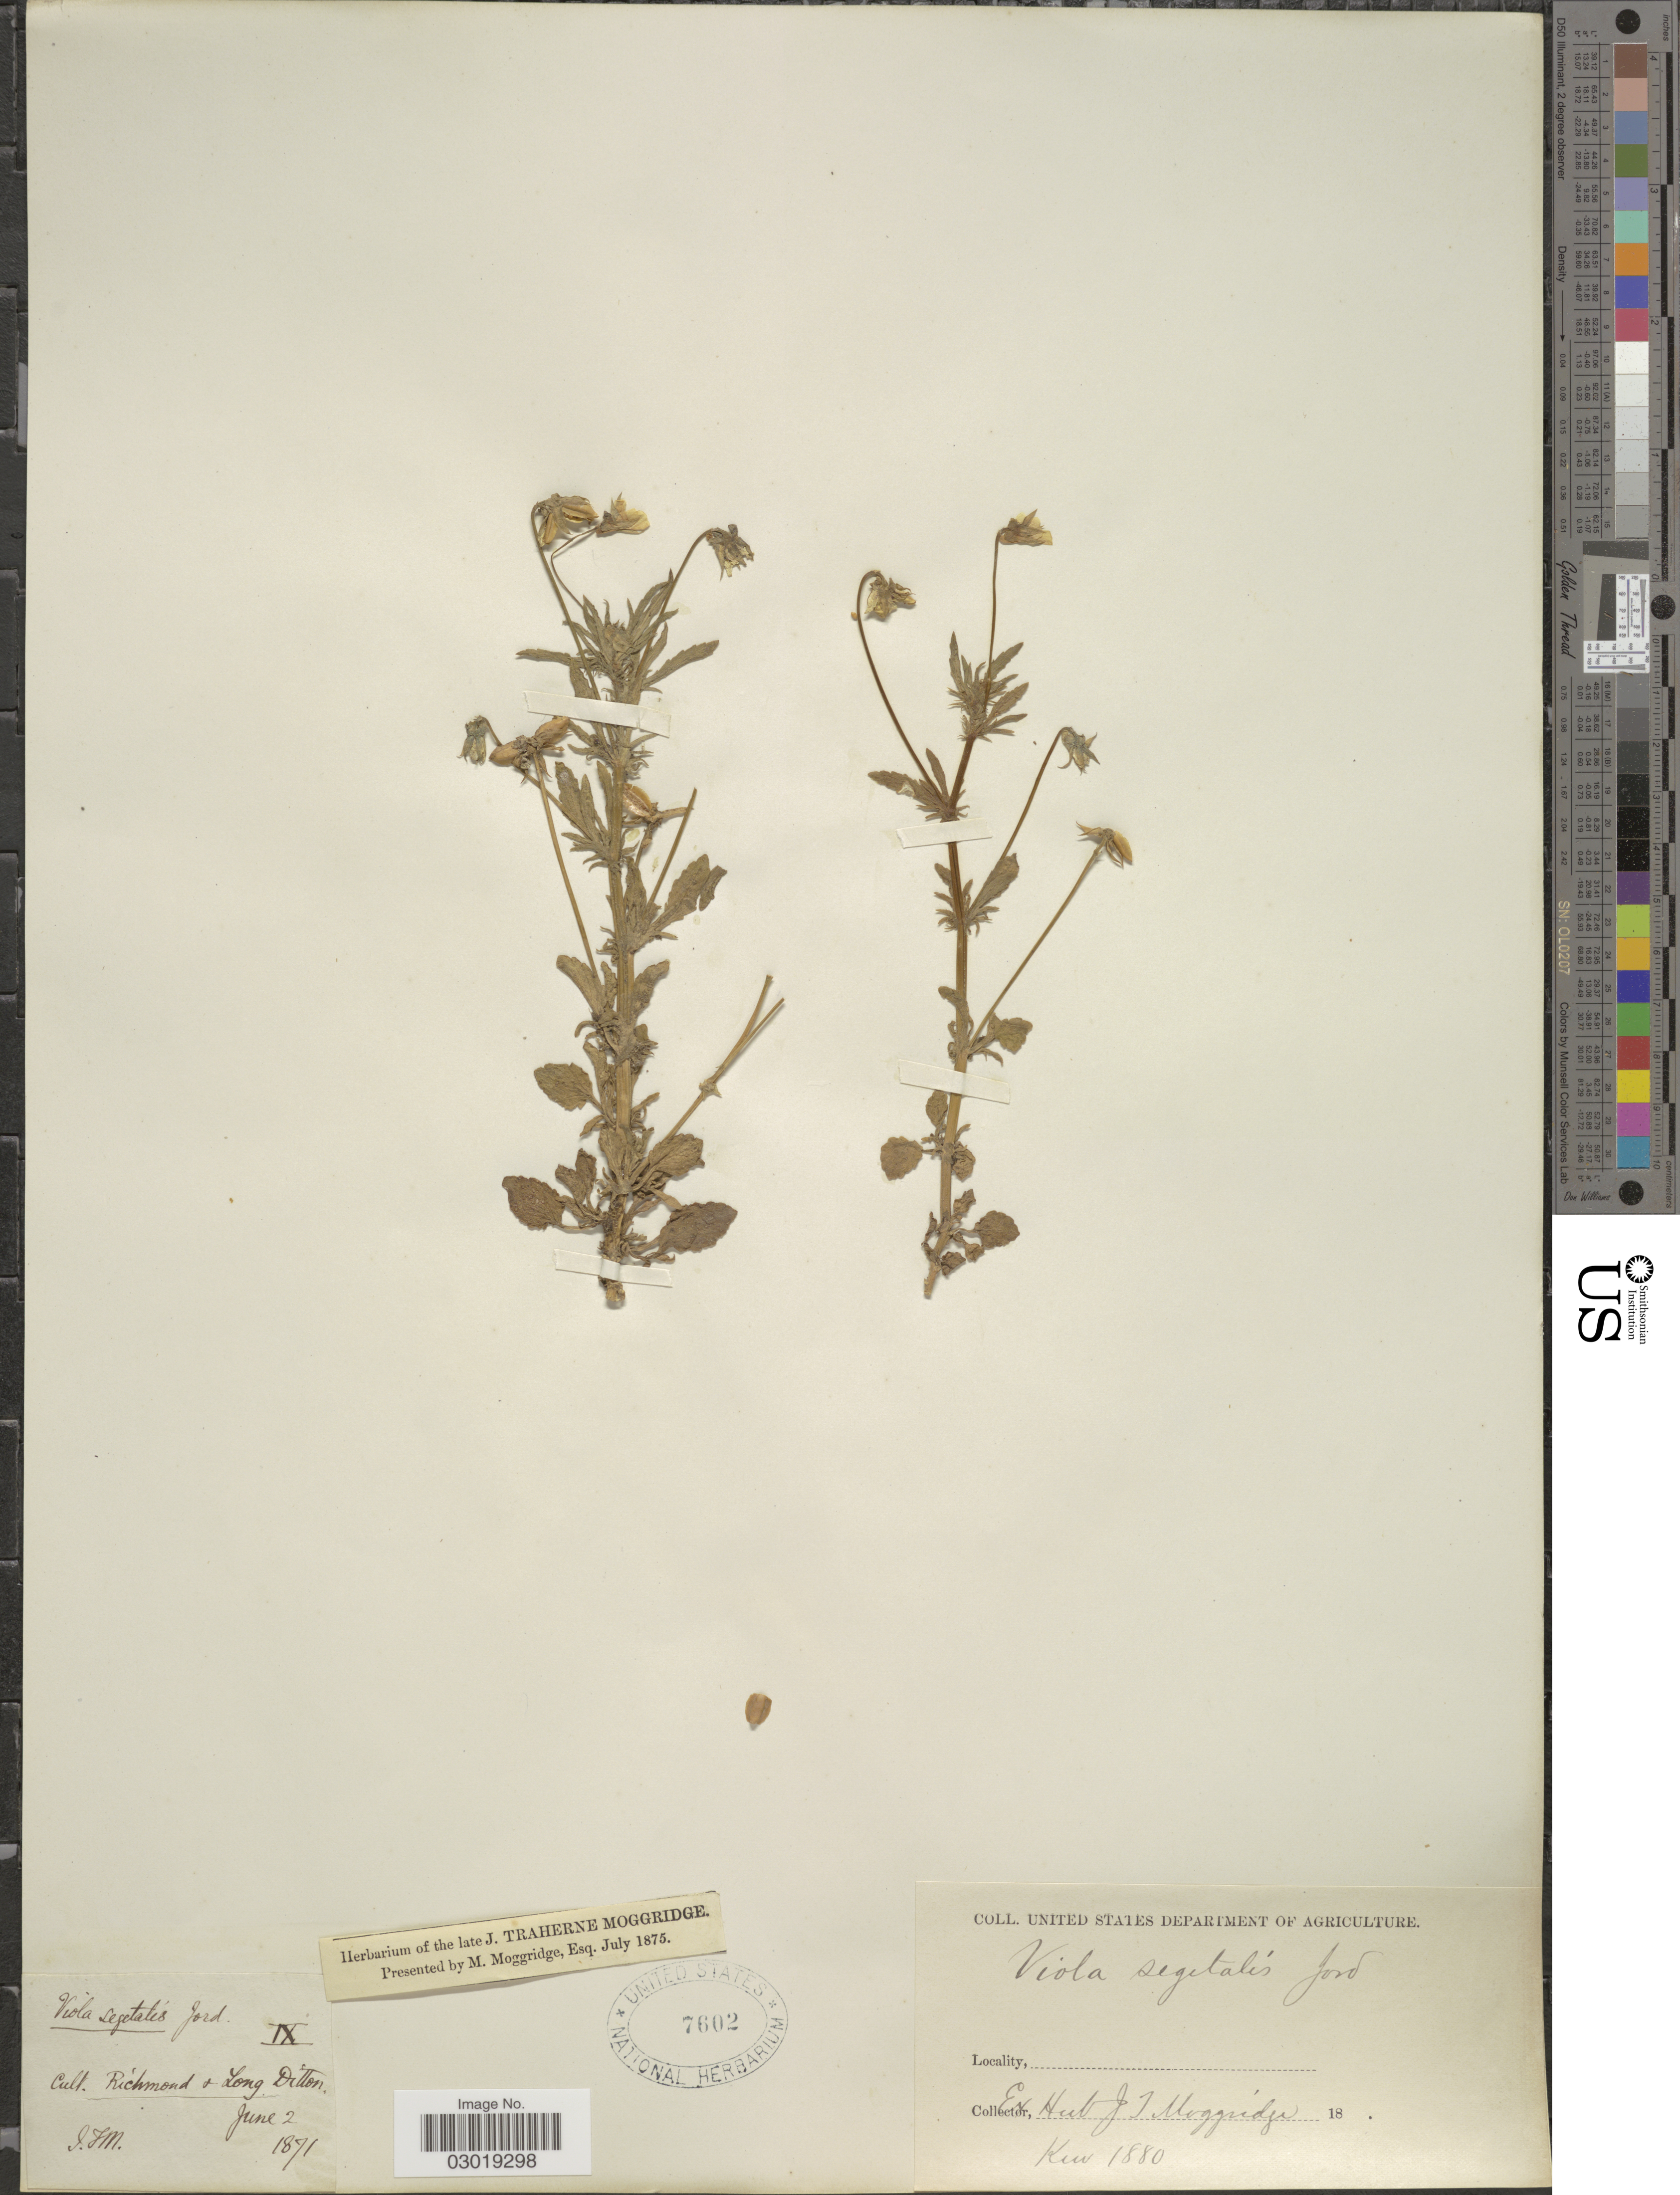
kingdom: Plantae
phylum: Tracheophyta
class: Magnoliopsida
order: Malpighiales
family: Violaceae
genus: Viola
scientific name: Viola segetalis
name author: Jord.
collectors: J. T. Moggridge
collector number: IX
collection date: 1871-06-02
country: United Kingdom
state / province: England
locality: Richmond & Long Ditton.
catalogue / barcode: US 7602